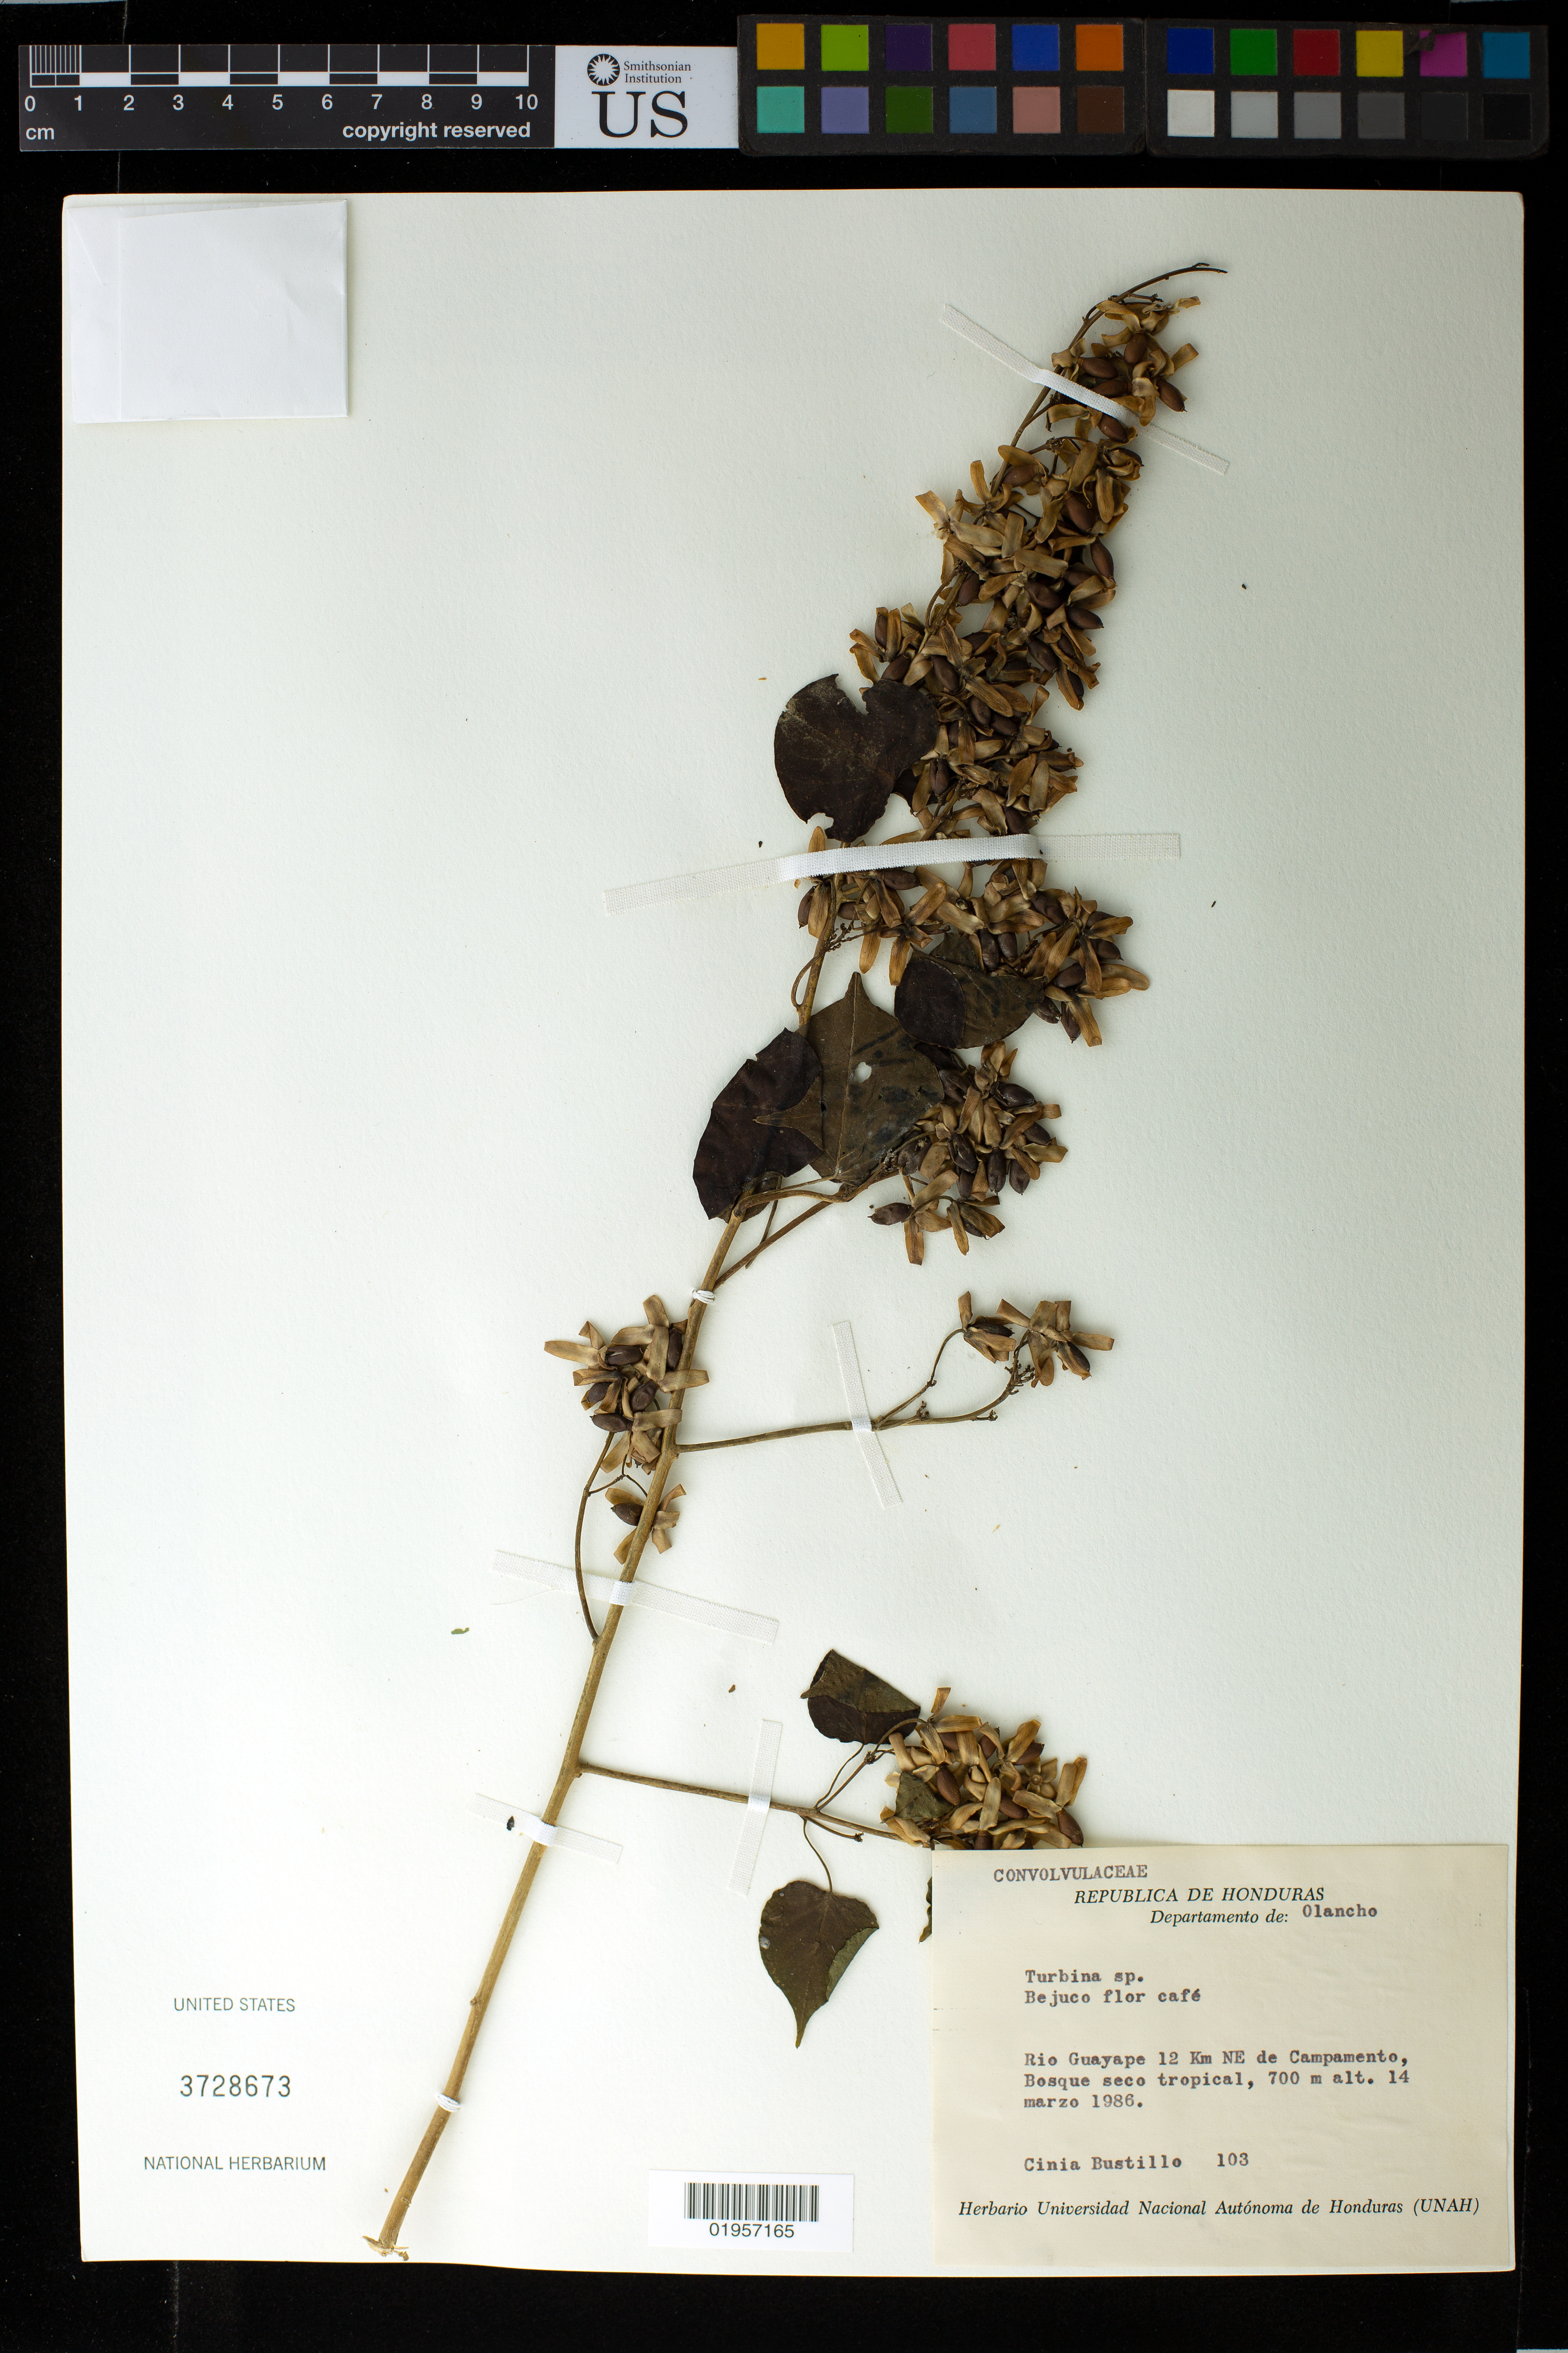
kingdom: Plantae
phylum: Tracheophyta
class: Magnoliopsida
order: Solanales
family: Convolvulaceae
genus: Turbina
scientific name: Turbina corymbosa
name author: (L.) Raf.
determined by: Strong, Mark T., (BOT), Smithsonian Institution - National Museum of Natural History (UNITED STATES)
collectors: C. Bustillo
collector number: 103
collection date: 1986-03-14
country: Honduras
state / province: Olancho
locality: Rio Guayape 12 Km NE de Campamento, Bosque seco tropical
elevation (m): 700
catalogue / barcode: US 3728673